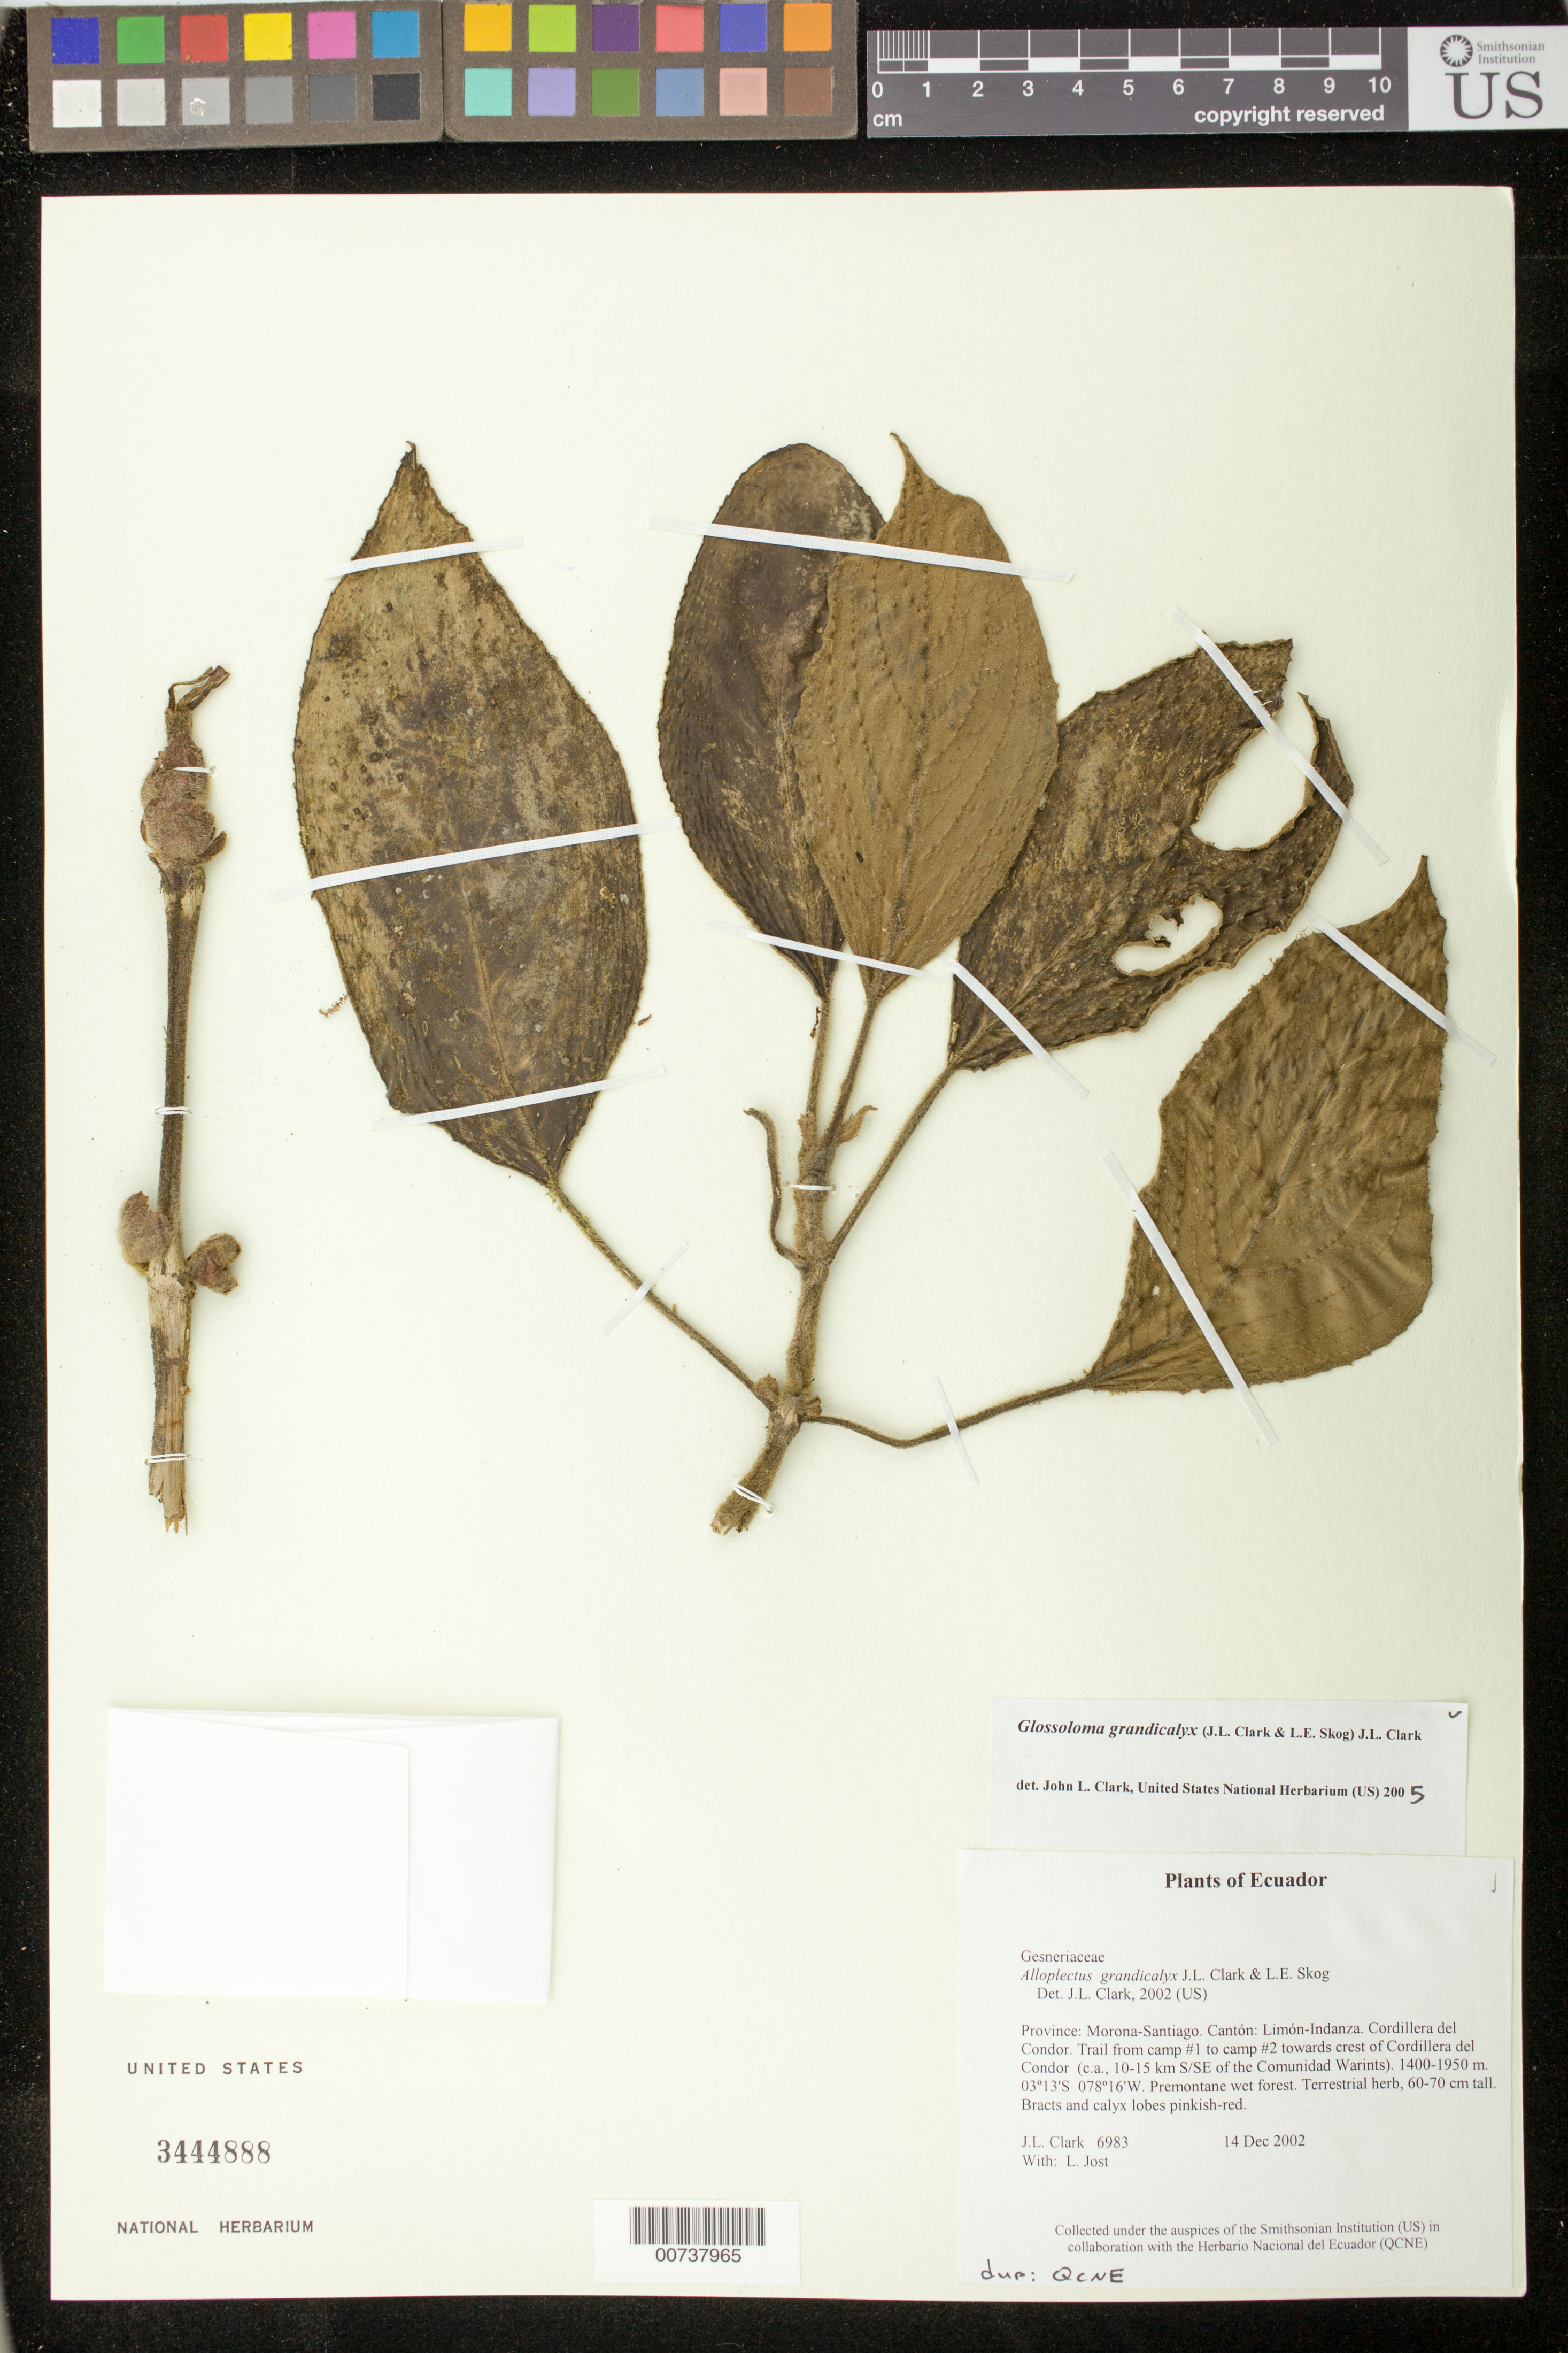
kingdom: Plantae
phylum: Tracheophyta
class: Magnoliopsida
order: Lamiales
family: Gesneriaceae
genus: Glossoloma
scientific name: Glossoloma grandicalyx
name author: (J.L. Clark & L.E. Skog) J.L. Clark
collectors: J. L. Clark & L. Jost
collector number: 6983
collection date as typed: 14 Dec 2002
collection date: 2002-12-14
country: Ecuador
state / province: Morona-Santiago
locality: Limón-Indanza. Cordillera del Condor. Trail from camp #1 to camp #2 towards crest of Cordillera del Condor (c.a., 10-15 km S/SE of the Comunidad Warints).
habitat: Premontane wet forest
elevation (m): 1400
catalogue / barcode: US 3444888